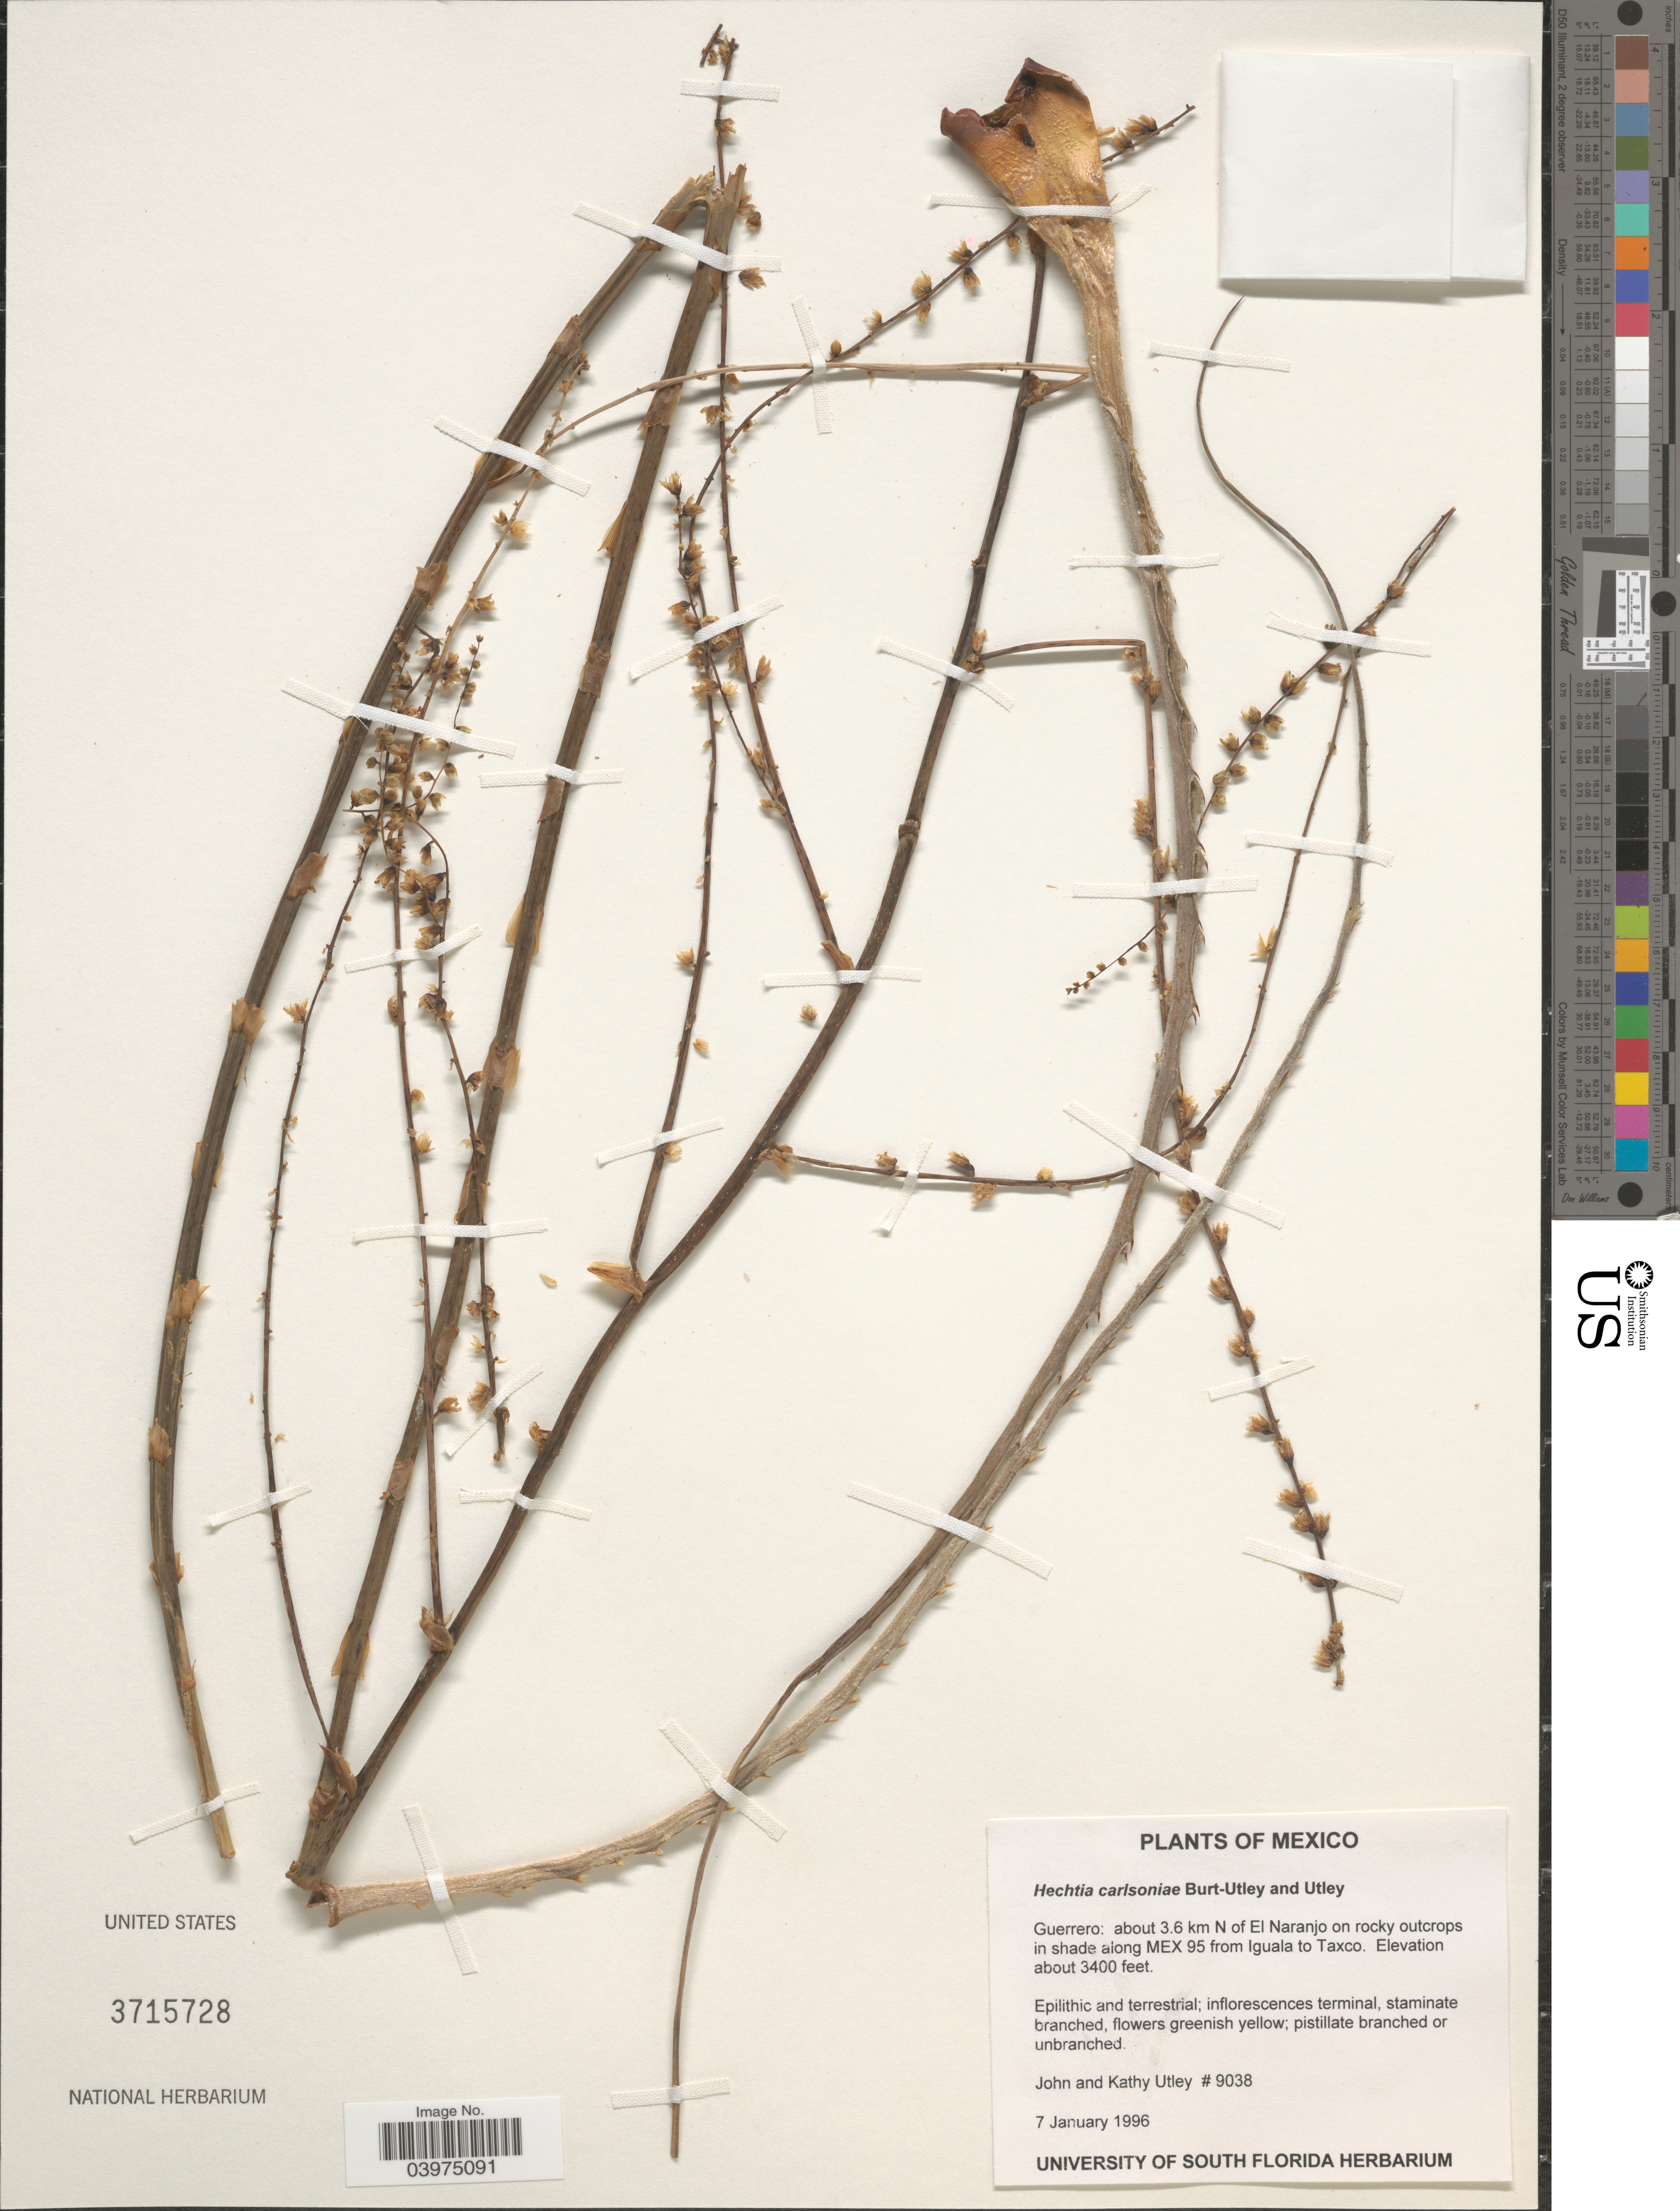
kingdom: Plantae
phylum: Tracheophyta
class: Liliopsida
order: Poales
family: Bromeliaceae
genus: Hechtia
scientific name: Hechtia carlsoniae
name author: Burt-Utley & Utley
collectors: J. F. Utley & K. Burt-Utley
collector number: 9038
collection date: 1996-01-07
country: Mexico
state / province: Guerrero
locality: About 3.6 km N of El Naranjo on rocky outcrops in shade along MEX 95 from Iguala to Taxco.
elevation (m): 1036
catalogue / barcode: US 3715728